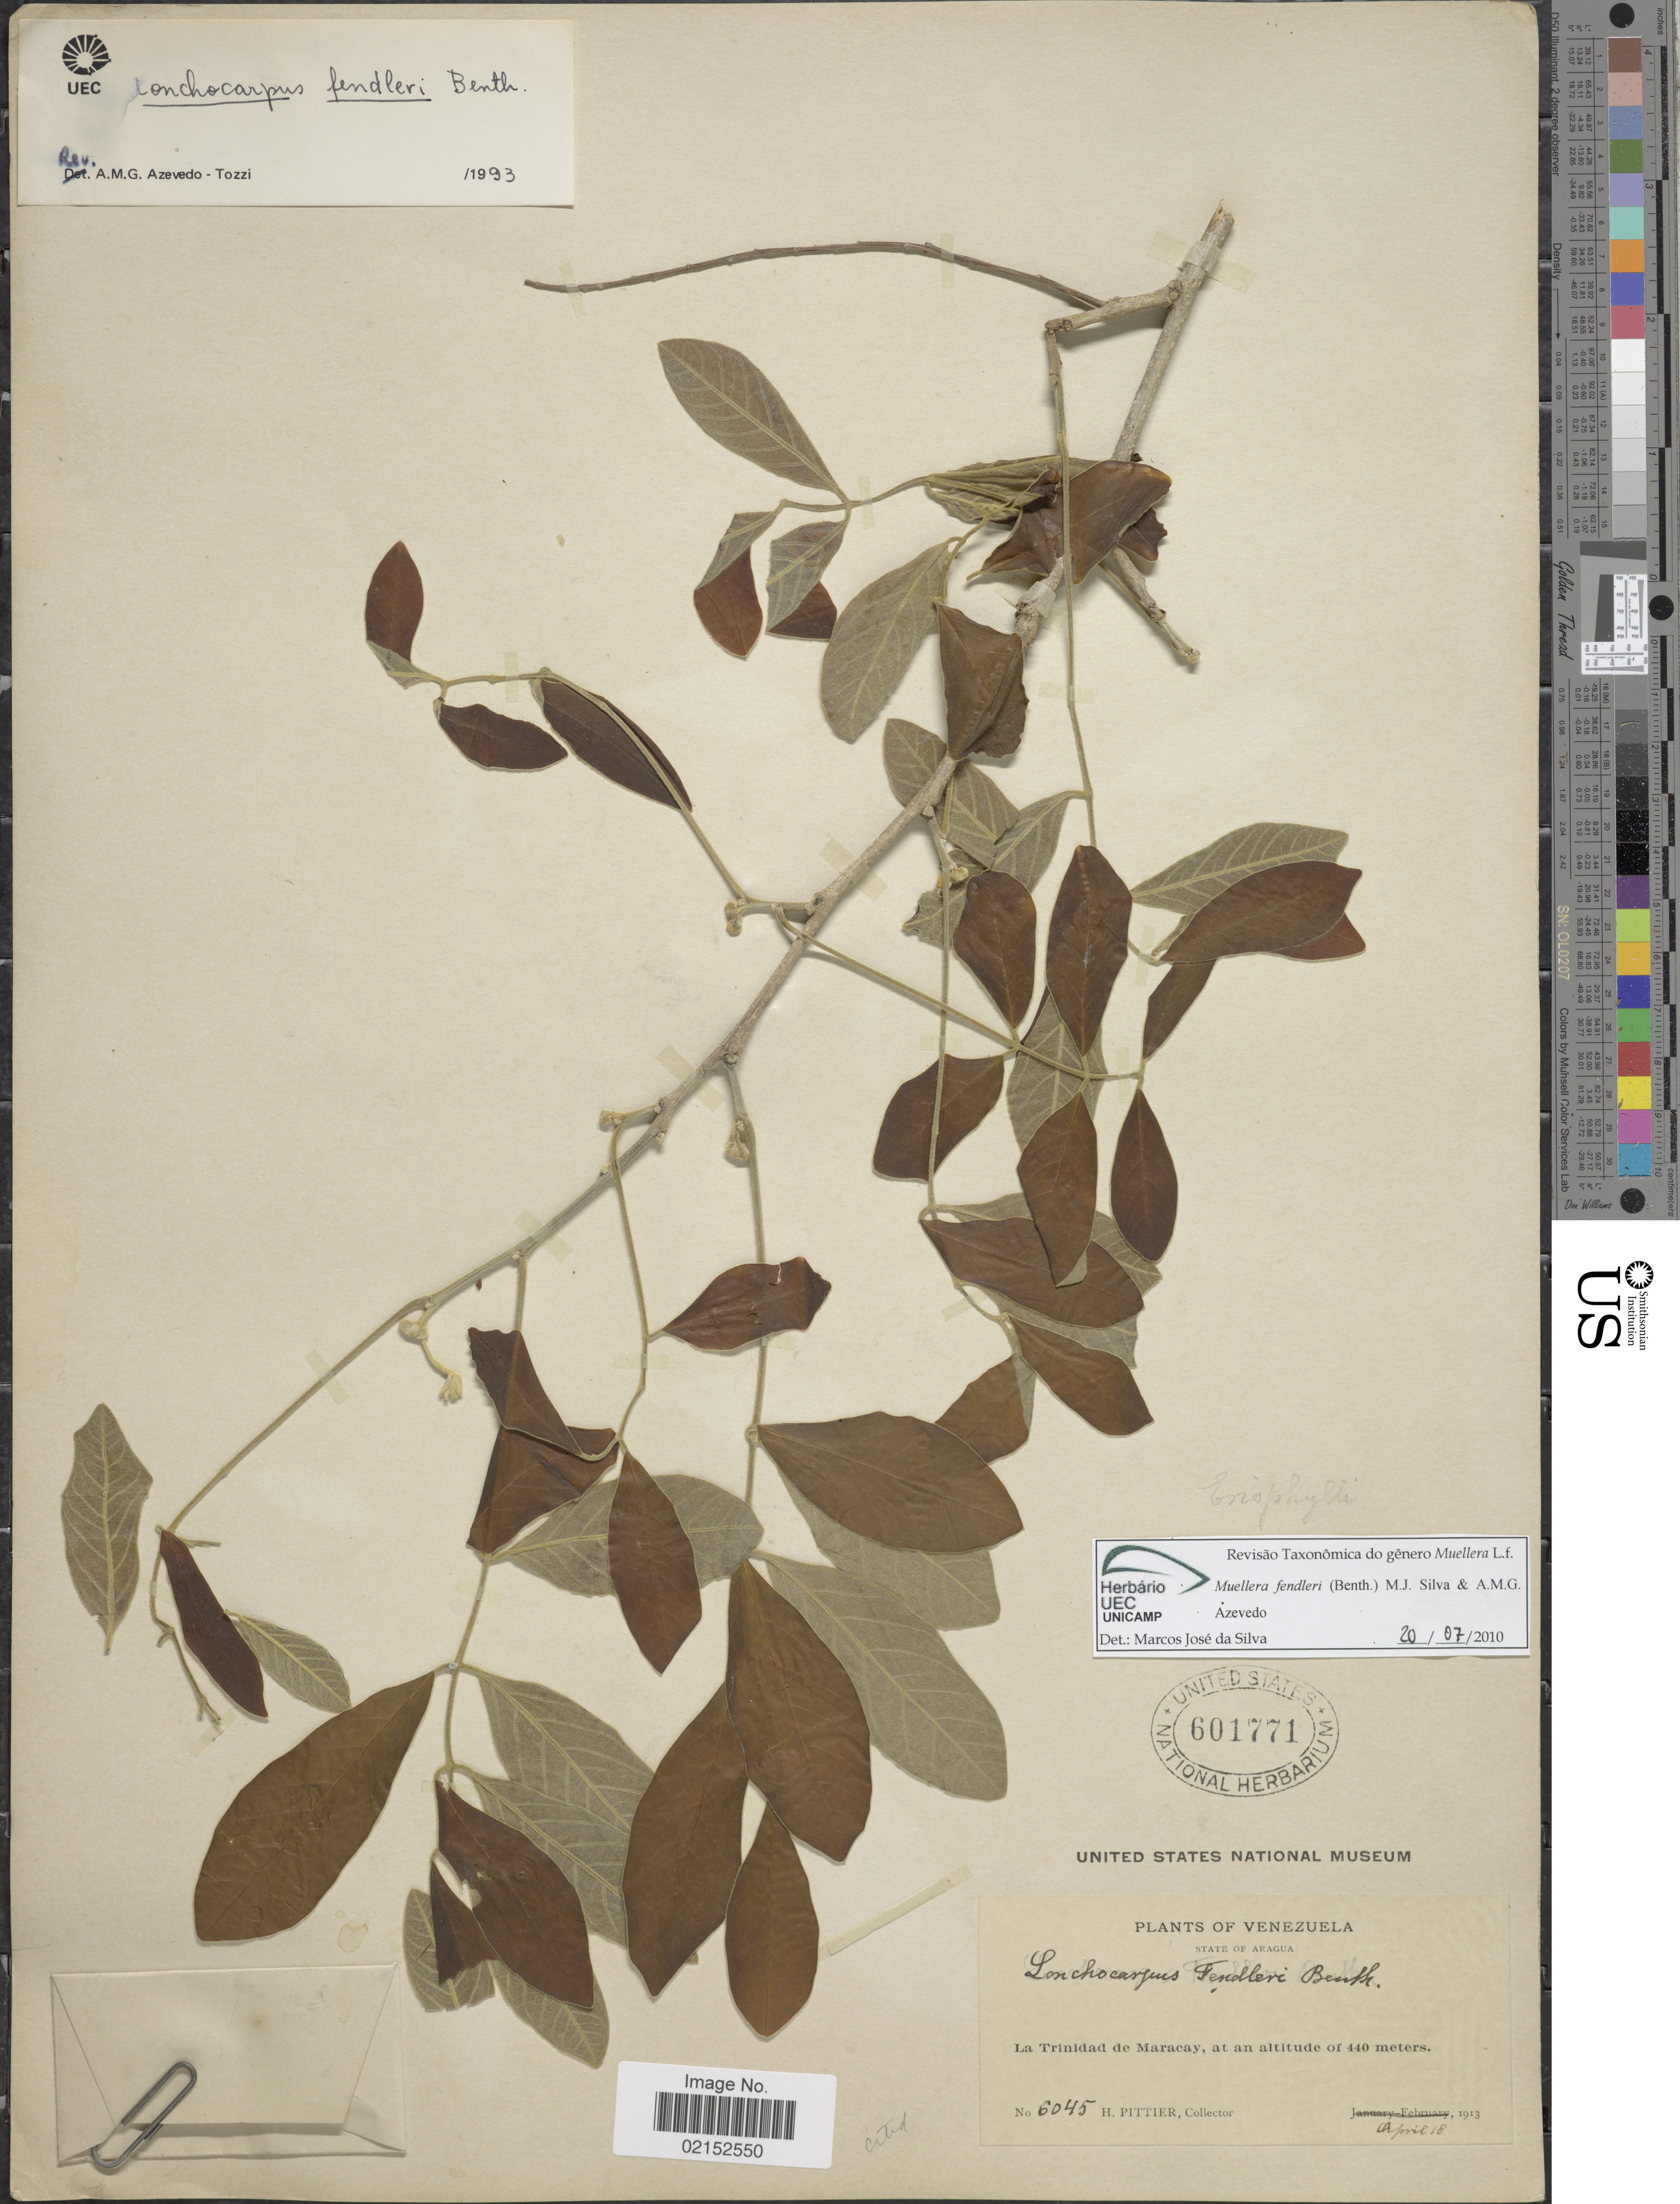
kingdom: Plantae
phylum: Tracheophyta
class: Magnoliopsida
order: Fabales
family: Fabaceae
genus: Muellera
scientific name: Muellera fendleri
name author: (Benth.) M.J. Silva & A.M.G. Azevedo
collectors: H. F. Pittier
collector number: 6045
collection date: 1913-04-18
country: Venezuela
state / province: Aragua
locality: La Trinidad de Maracay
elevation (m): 440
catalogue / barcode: US 601771